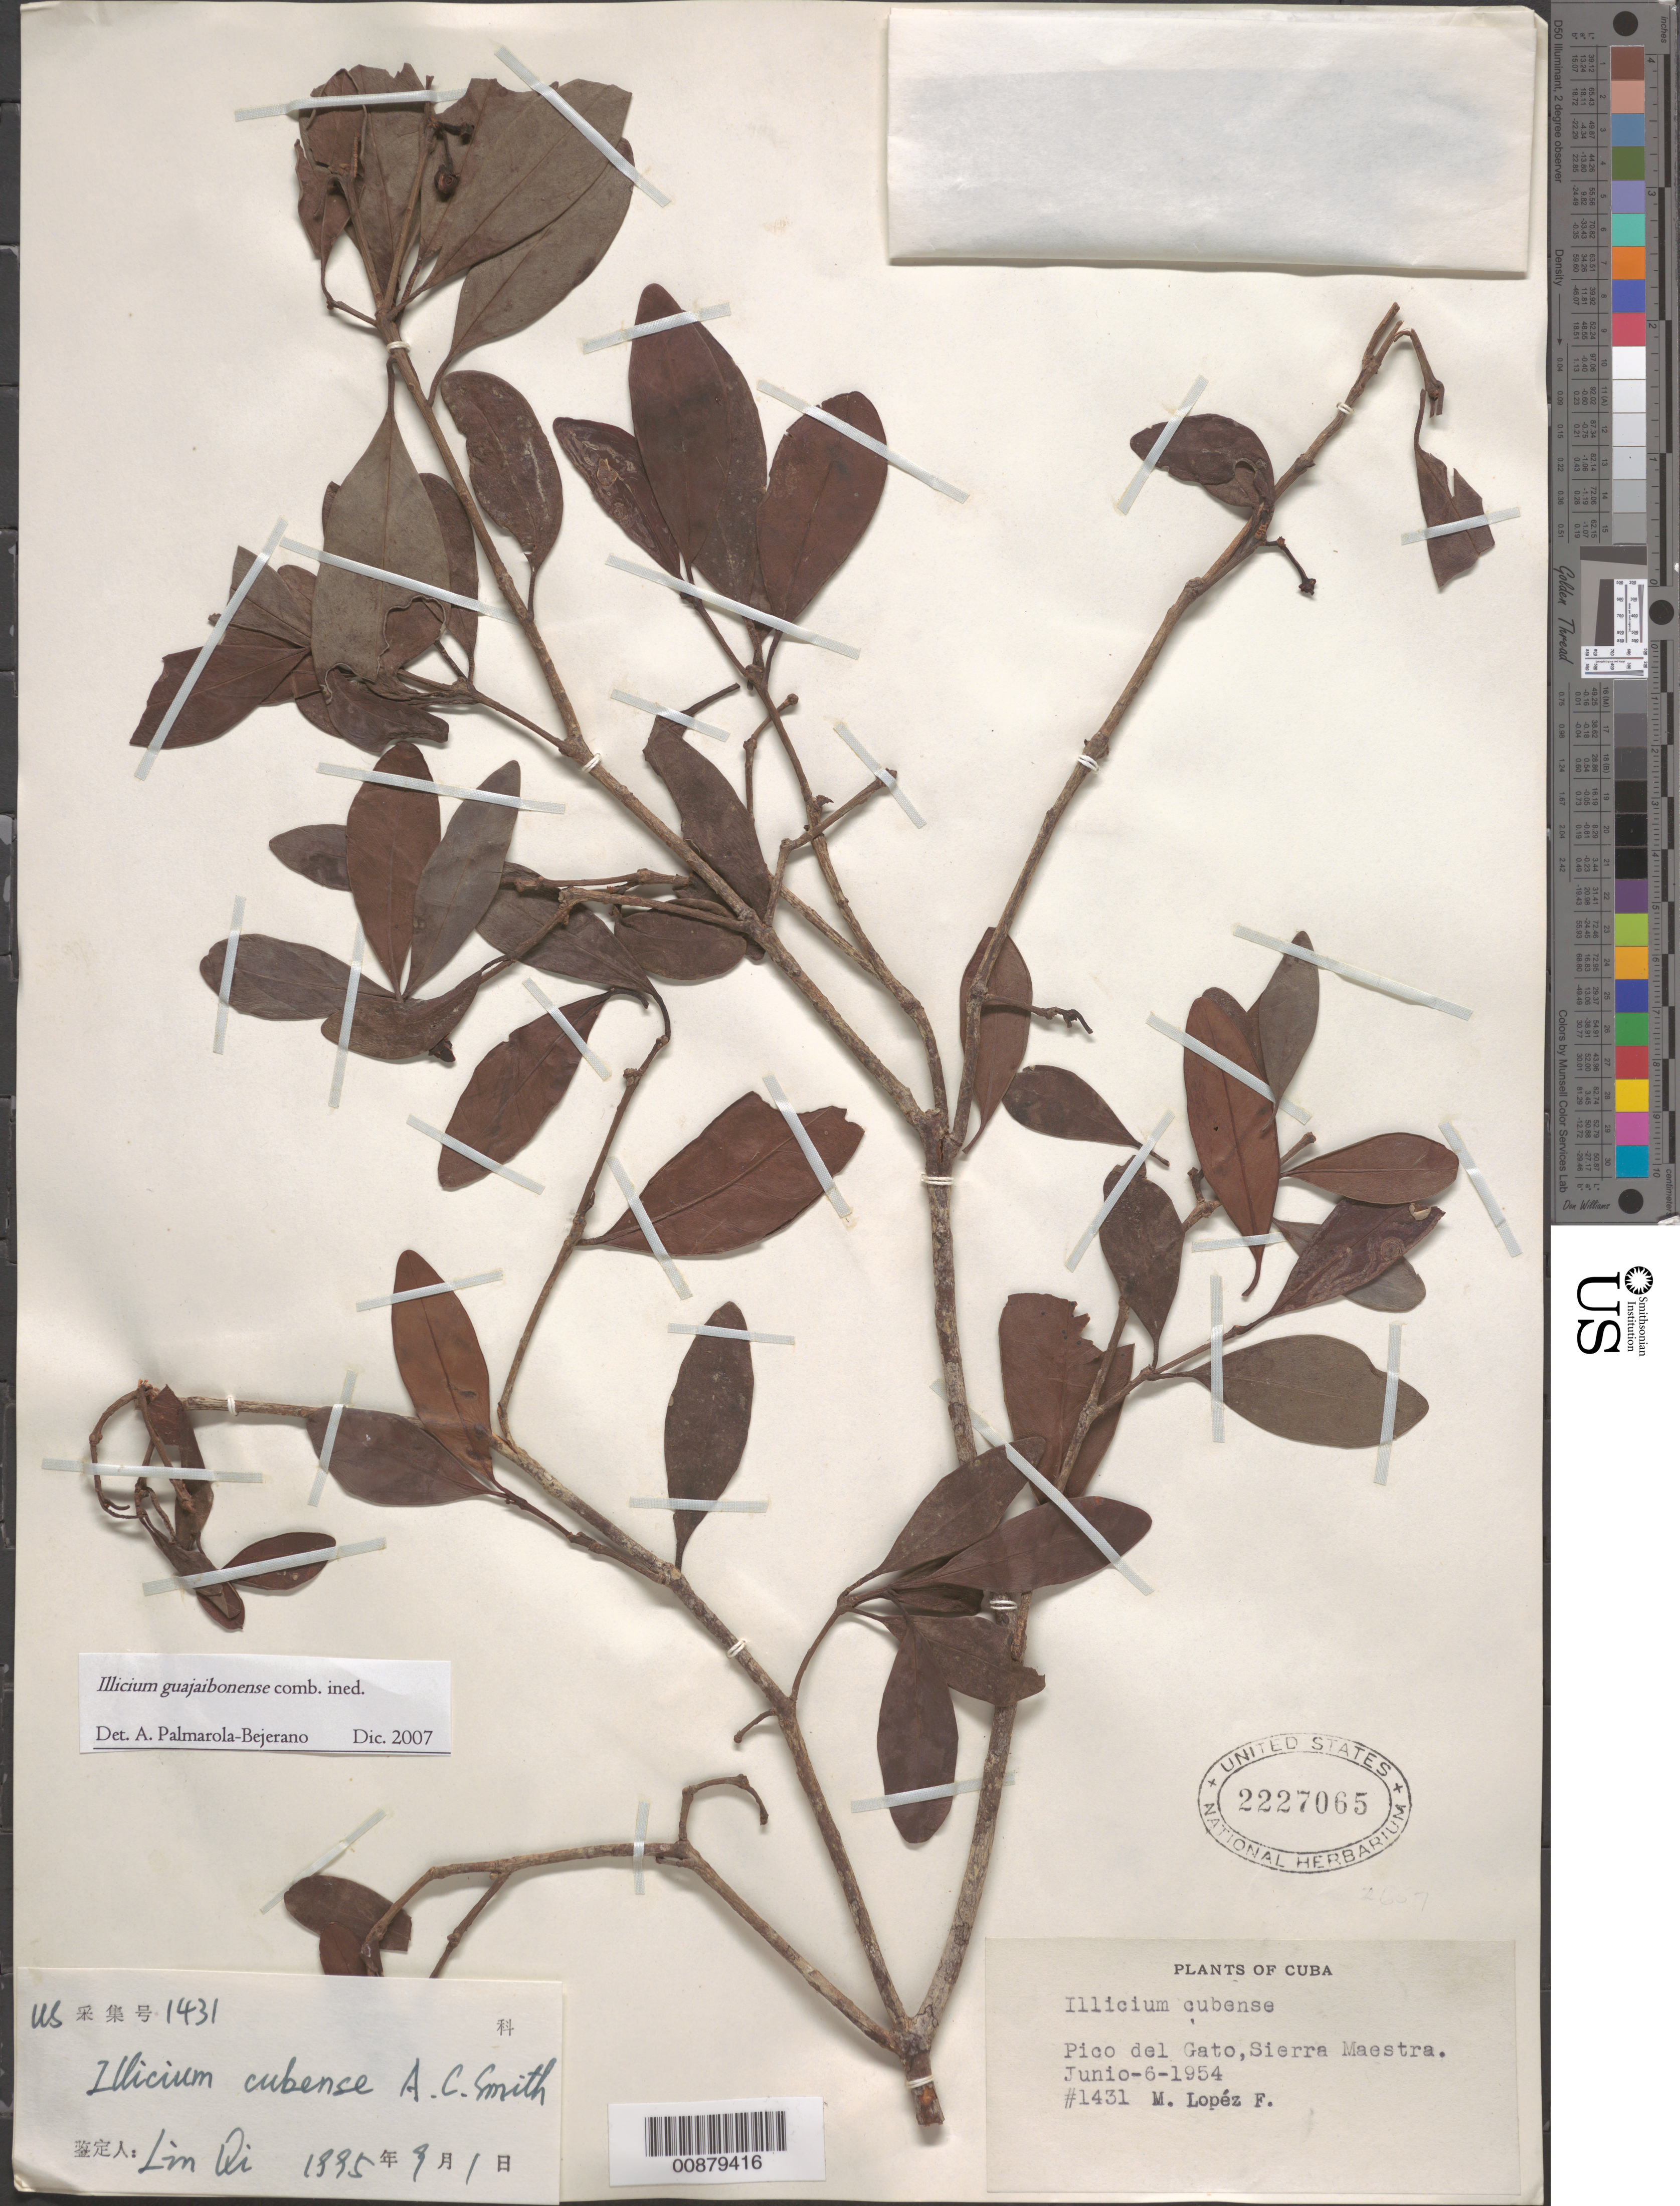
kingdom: Plantae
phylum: Tracheophyta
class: Magnoliopsida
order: Austrobaileyales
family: Schisandraceae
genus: Illicium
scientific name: Illicium guajaibonense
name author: (Imkhan.) Palmarola-Bejerano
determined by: Palmarola-Bejerano, A.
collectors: M. López Figueiras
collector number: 1431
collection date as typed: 06 Jun 1954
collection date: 1954-06-06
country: Cuba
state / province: Oriente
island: Cuba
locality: Pico del Gato, Sierra Maestra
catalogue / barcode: US 2227065